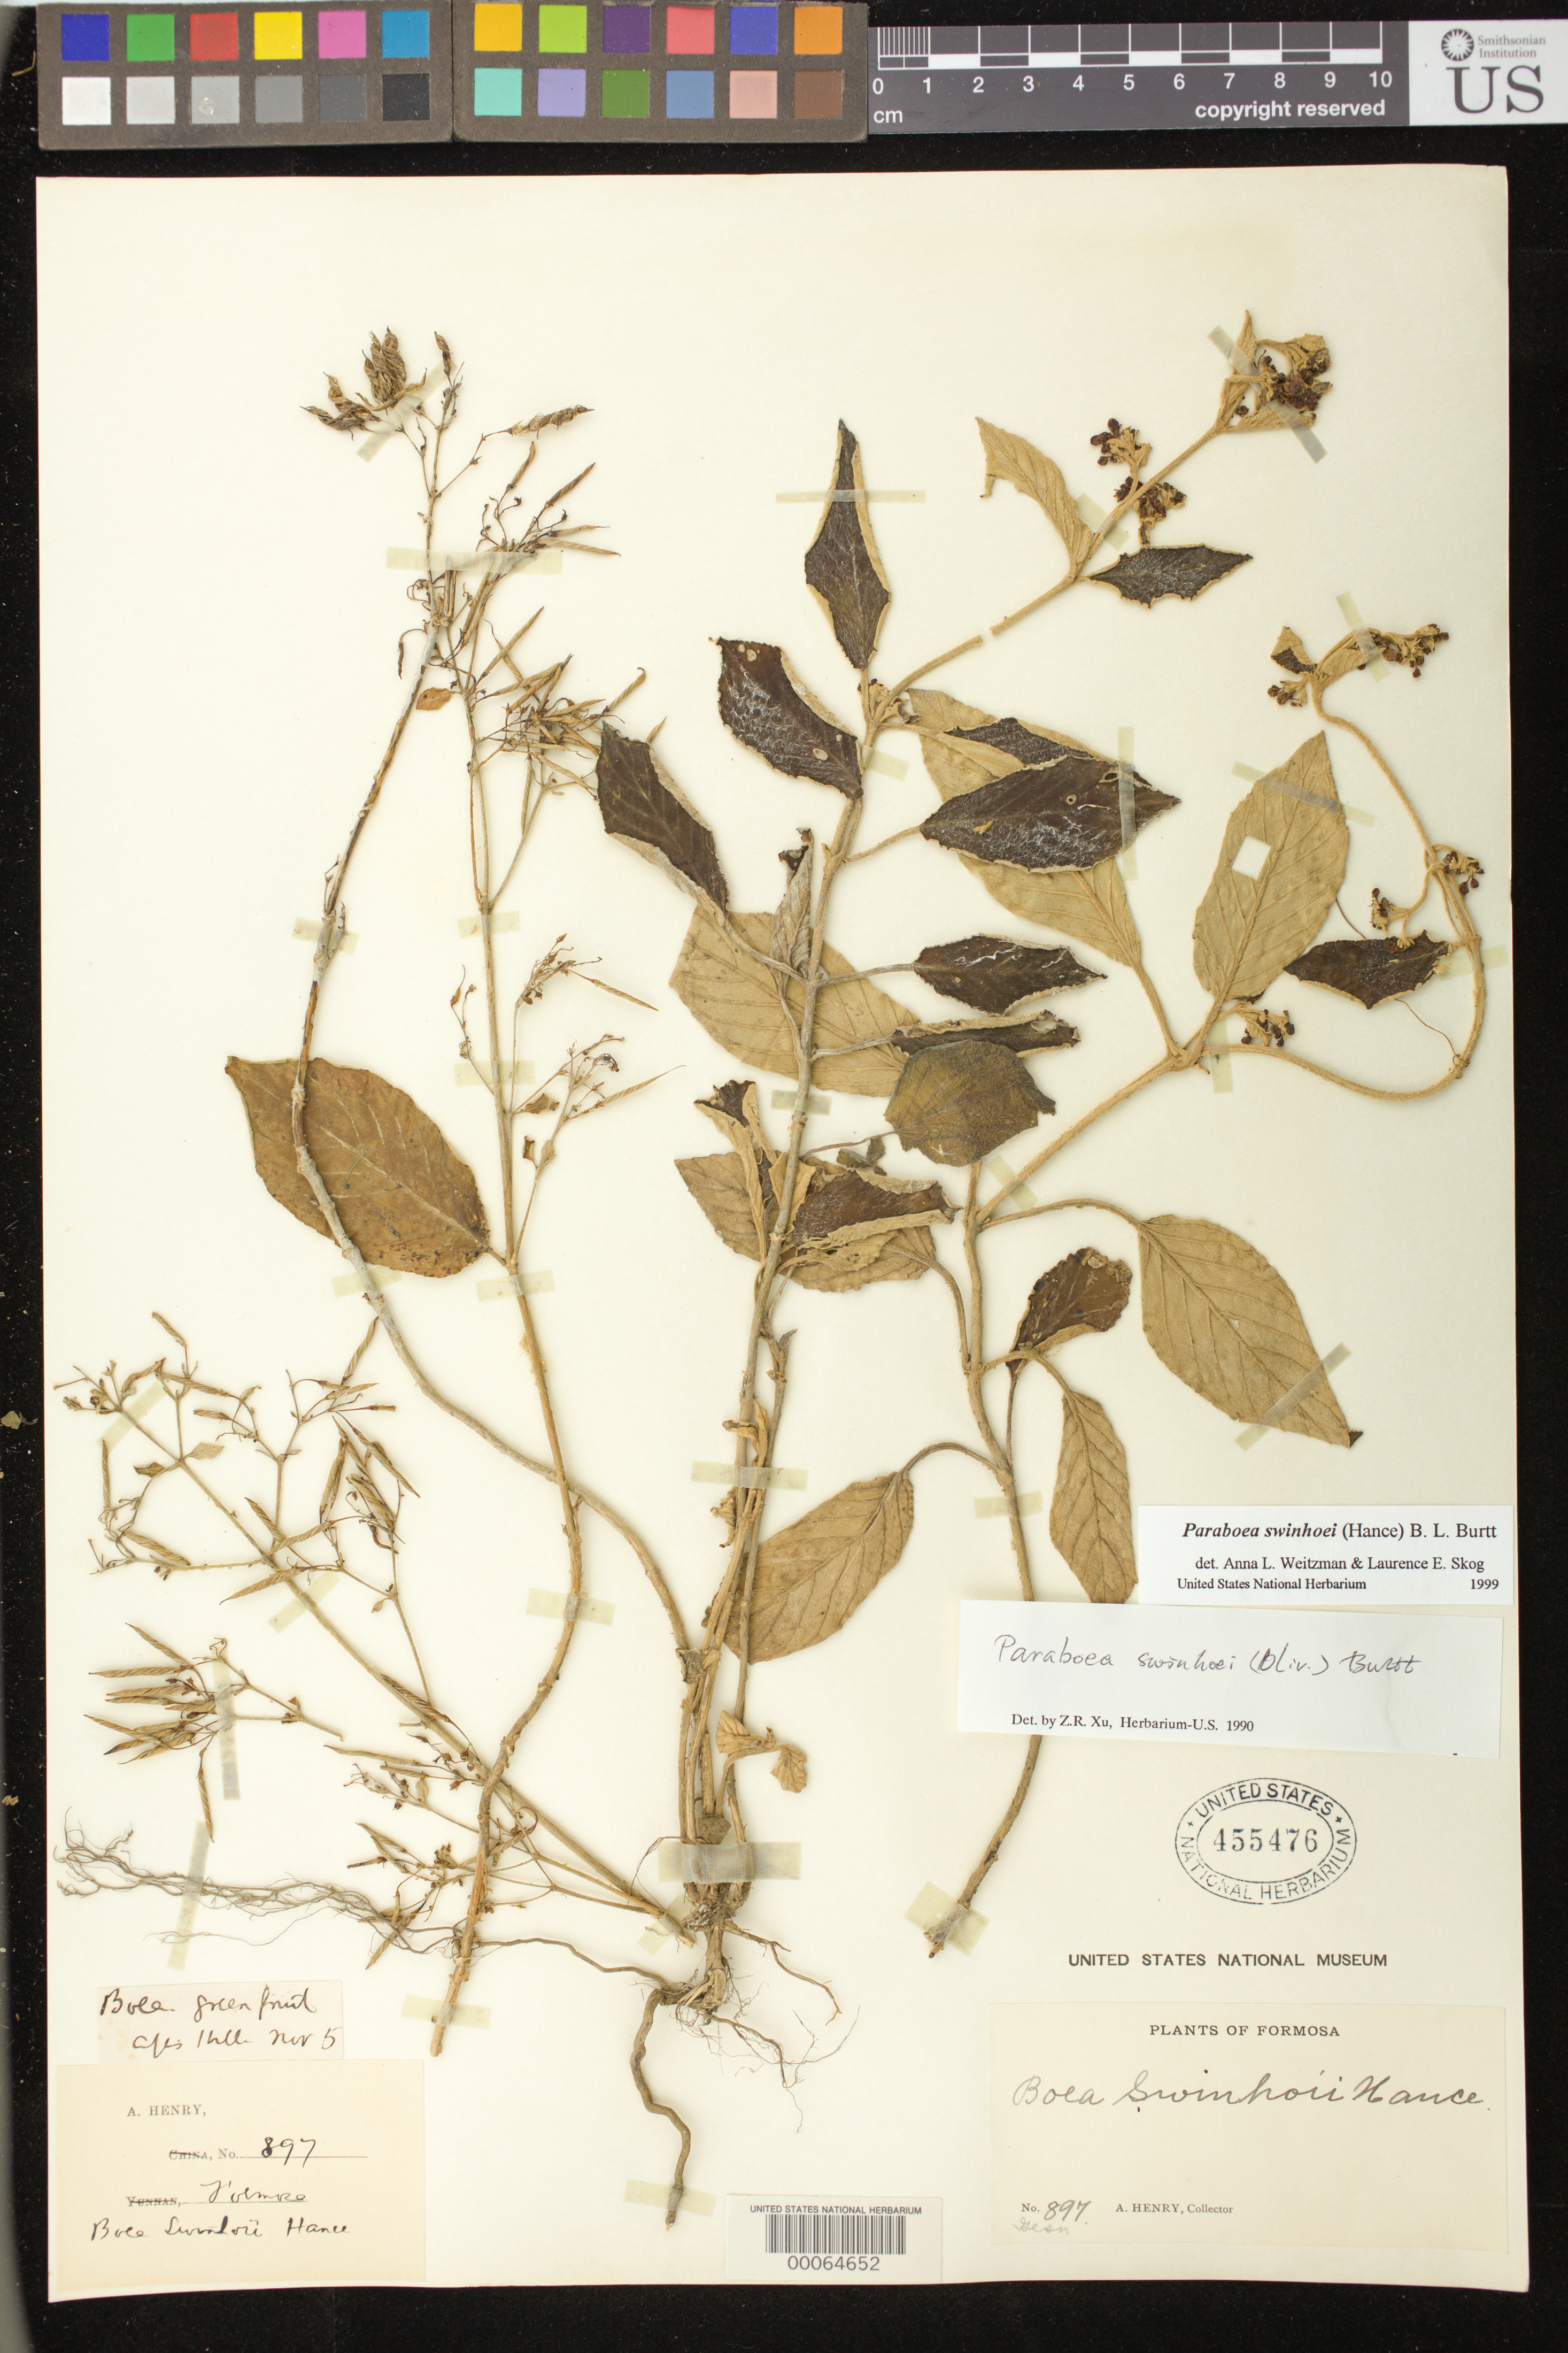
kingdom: Plantae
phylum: Tracheophyta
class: Magnoliopsida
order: Lamiales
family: Gesneriaceae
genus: Paraboea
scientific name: Paraboea swinhoei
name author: (Hance) B.L. Burtt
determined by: Weitzman, A. L.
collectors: A. Henry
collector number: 897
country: Taiwan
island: Taiwan [Formosa]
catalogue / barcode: US 455476